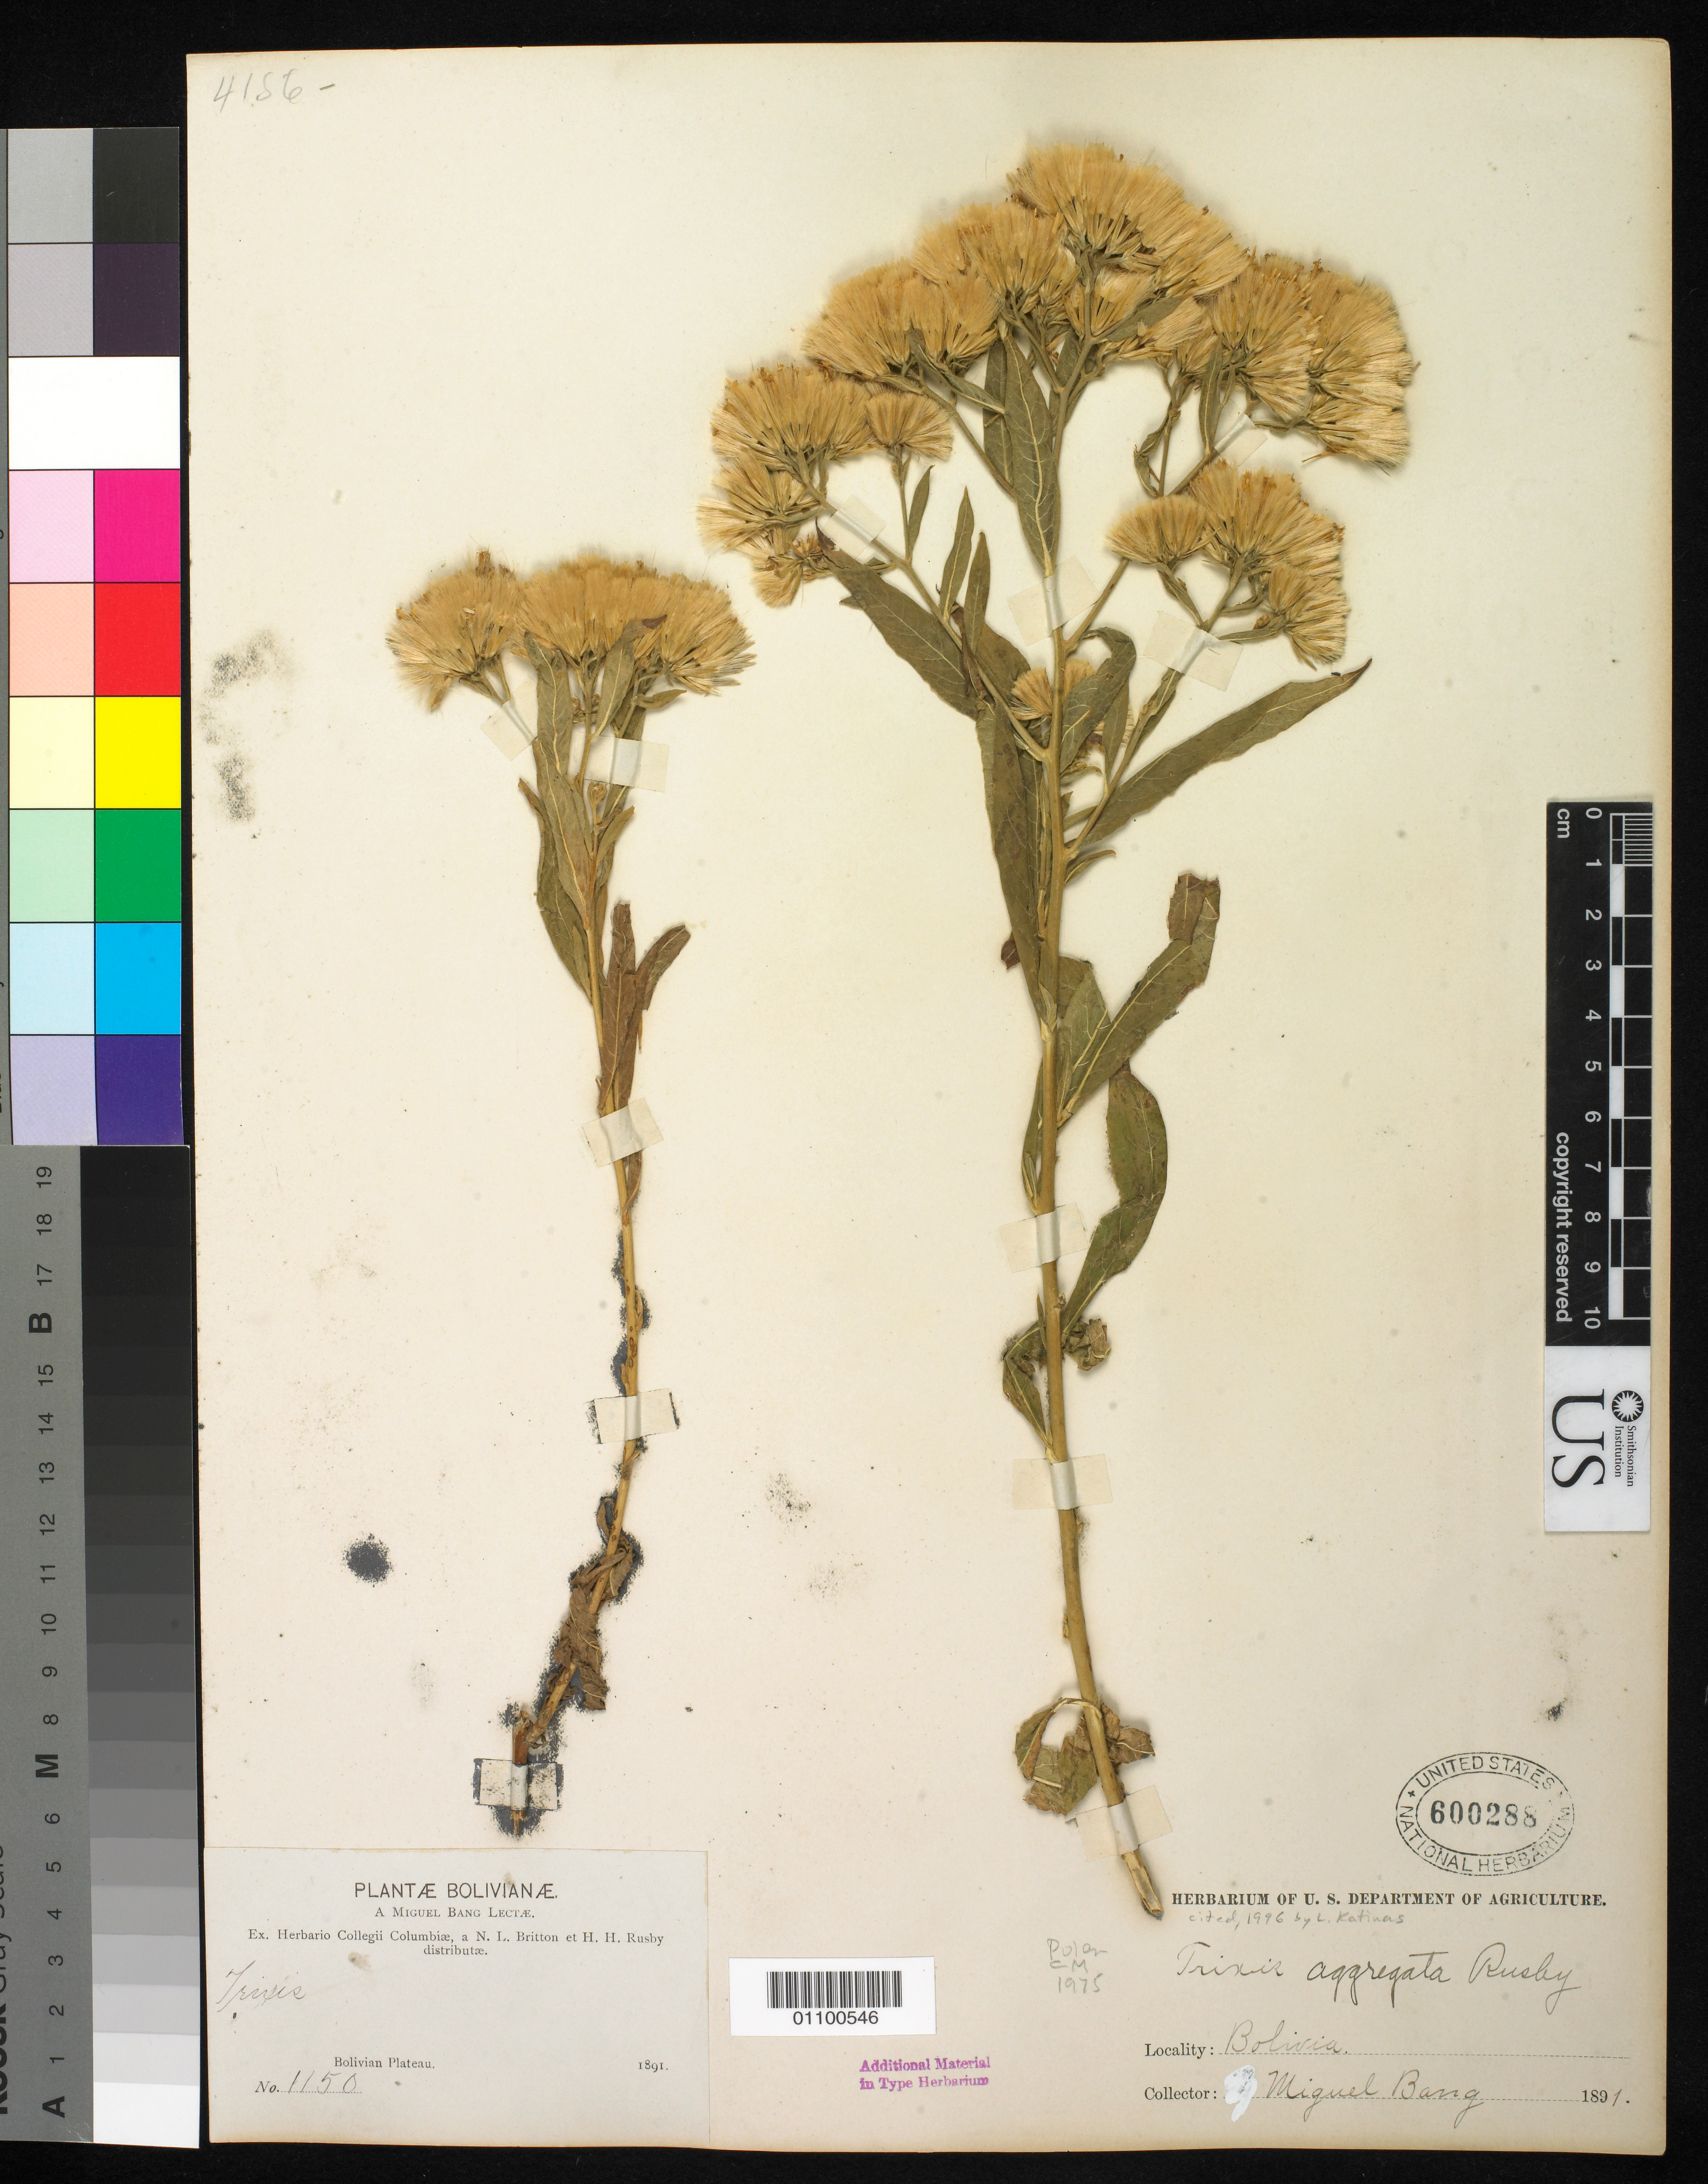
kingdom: Plantae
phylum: Tracheophyta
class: Magnoliopsida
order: Asterales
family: Asteraceae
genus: Trixis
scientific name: Trixis aggregata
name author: Rusby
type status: Isotype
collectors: M. Bang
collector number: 1150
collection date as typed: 1891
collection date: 1891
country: Bolivia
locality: Bolivian Plateau.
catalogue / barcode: US 600288